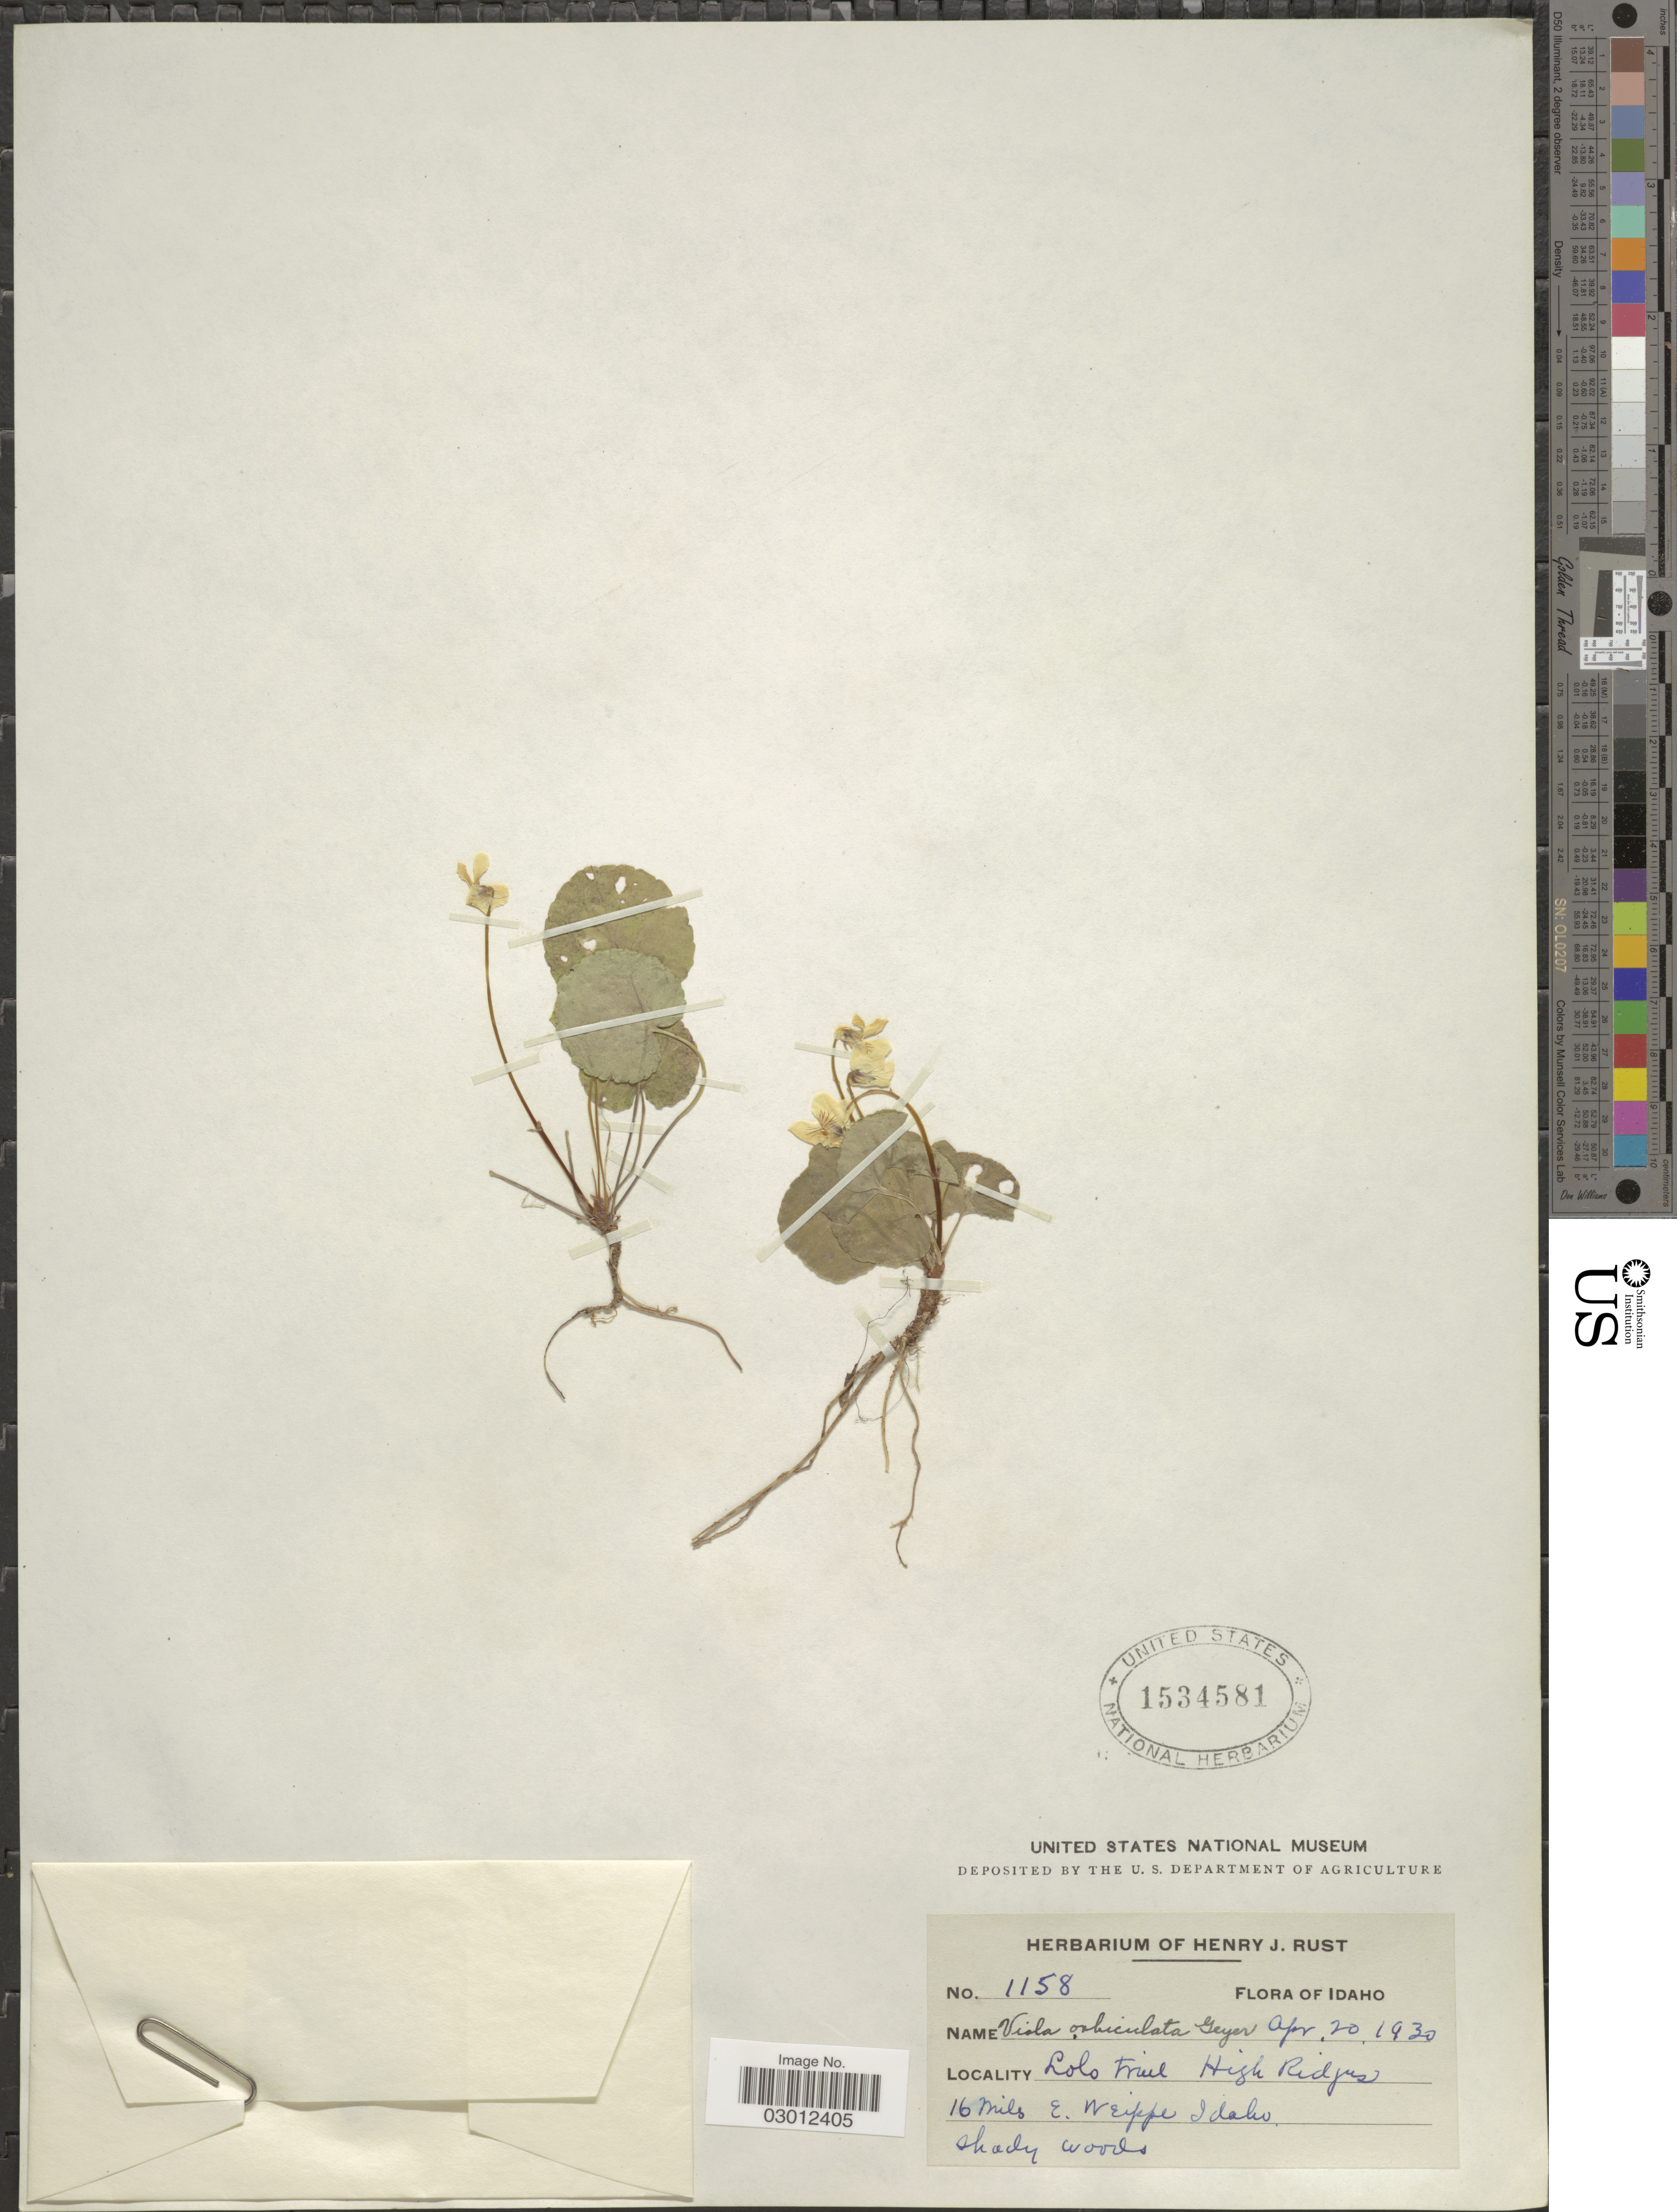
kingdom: Plantae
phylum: Tracheophyta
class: Magnoliopsida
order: Malpighiales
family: Violaceae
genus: Viola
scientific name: Viola orbiculata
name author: Geyer ex Hook.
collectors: ex herb. Henry J. Rust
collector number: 1158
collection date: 1930-04-20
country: United States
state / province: Idaho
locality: Lolo Trail High Ridges, 16 Miles E. Weippe.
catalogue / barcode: US 1534581